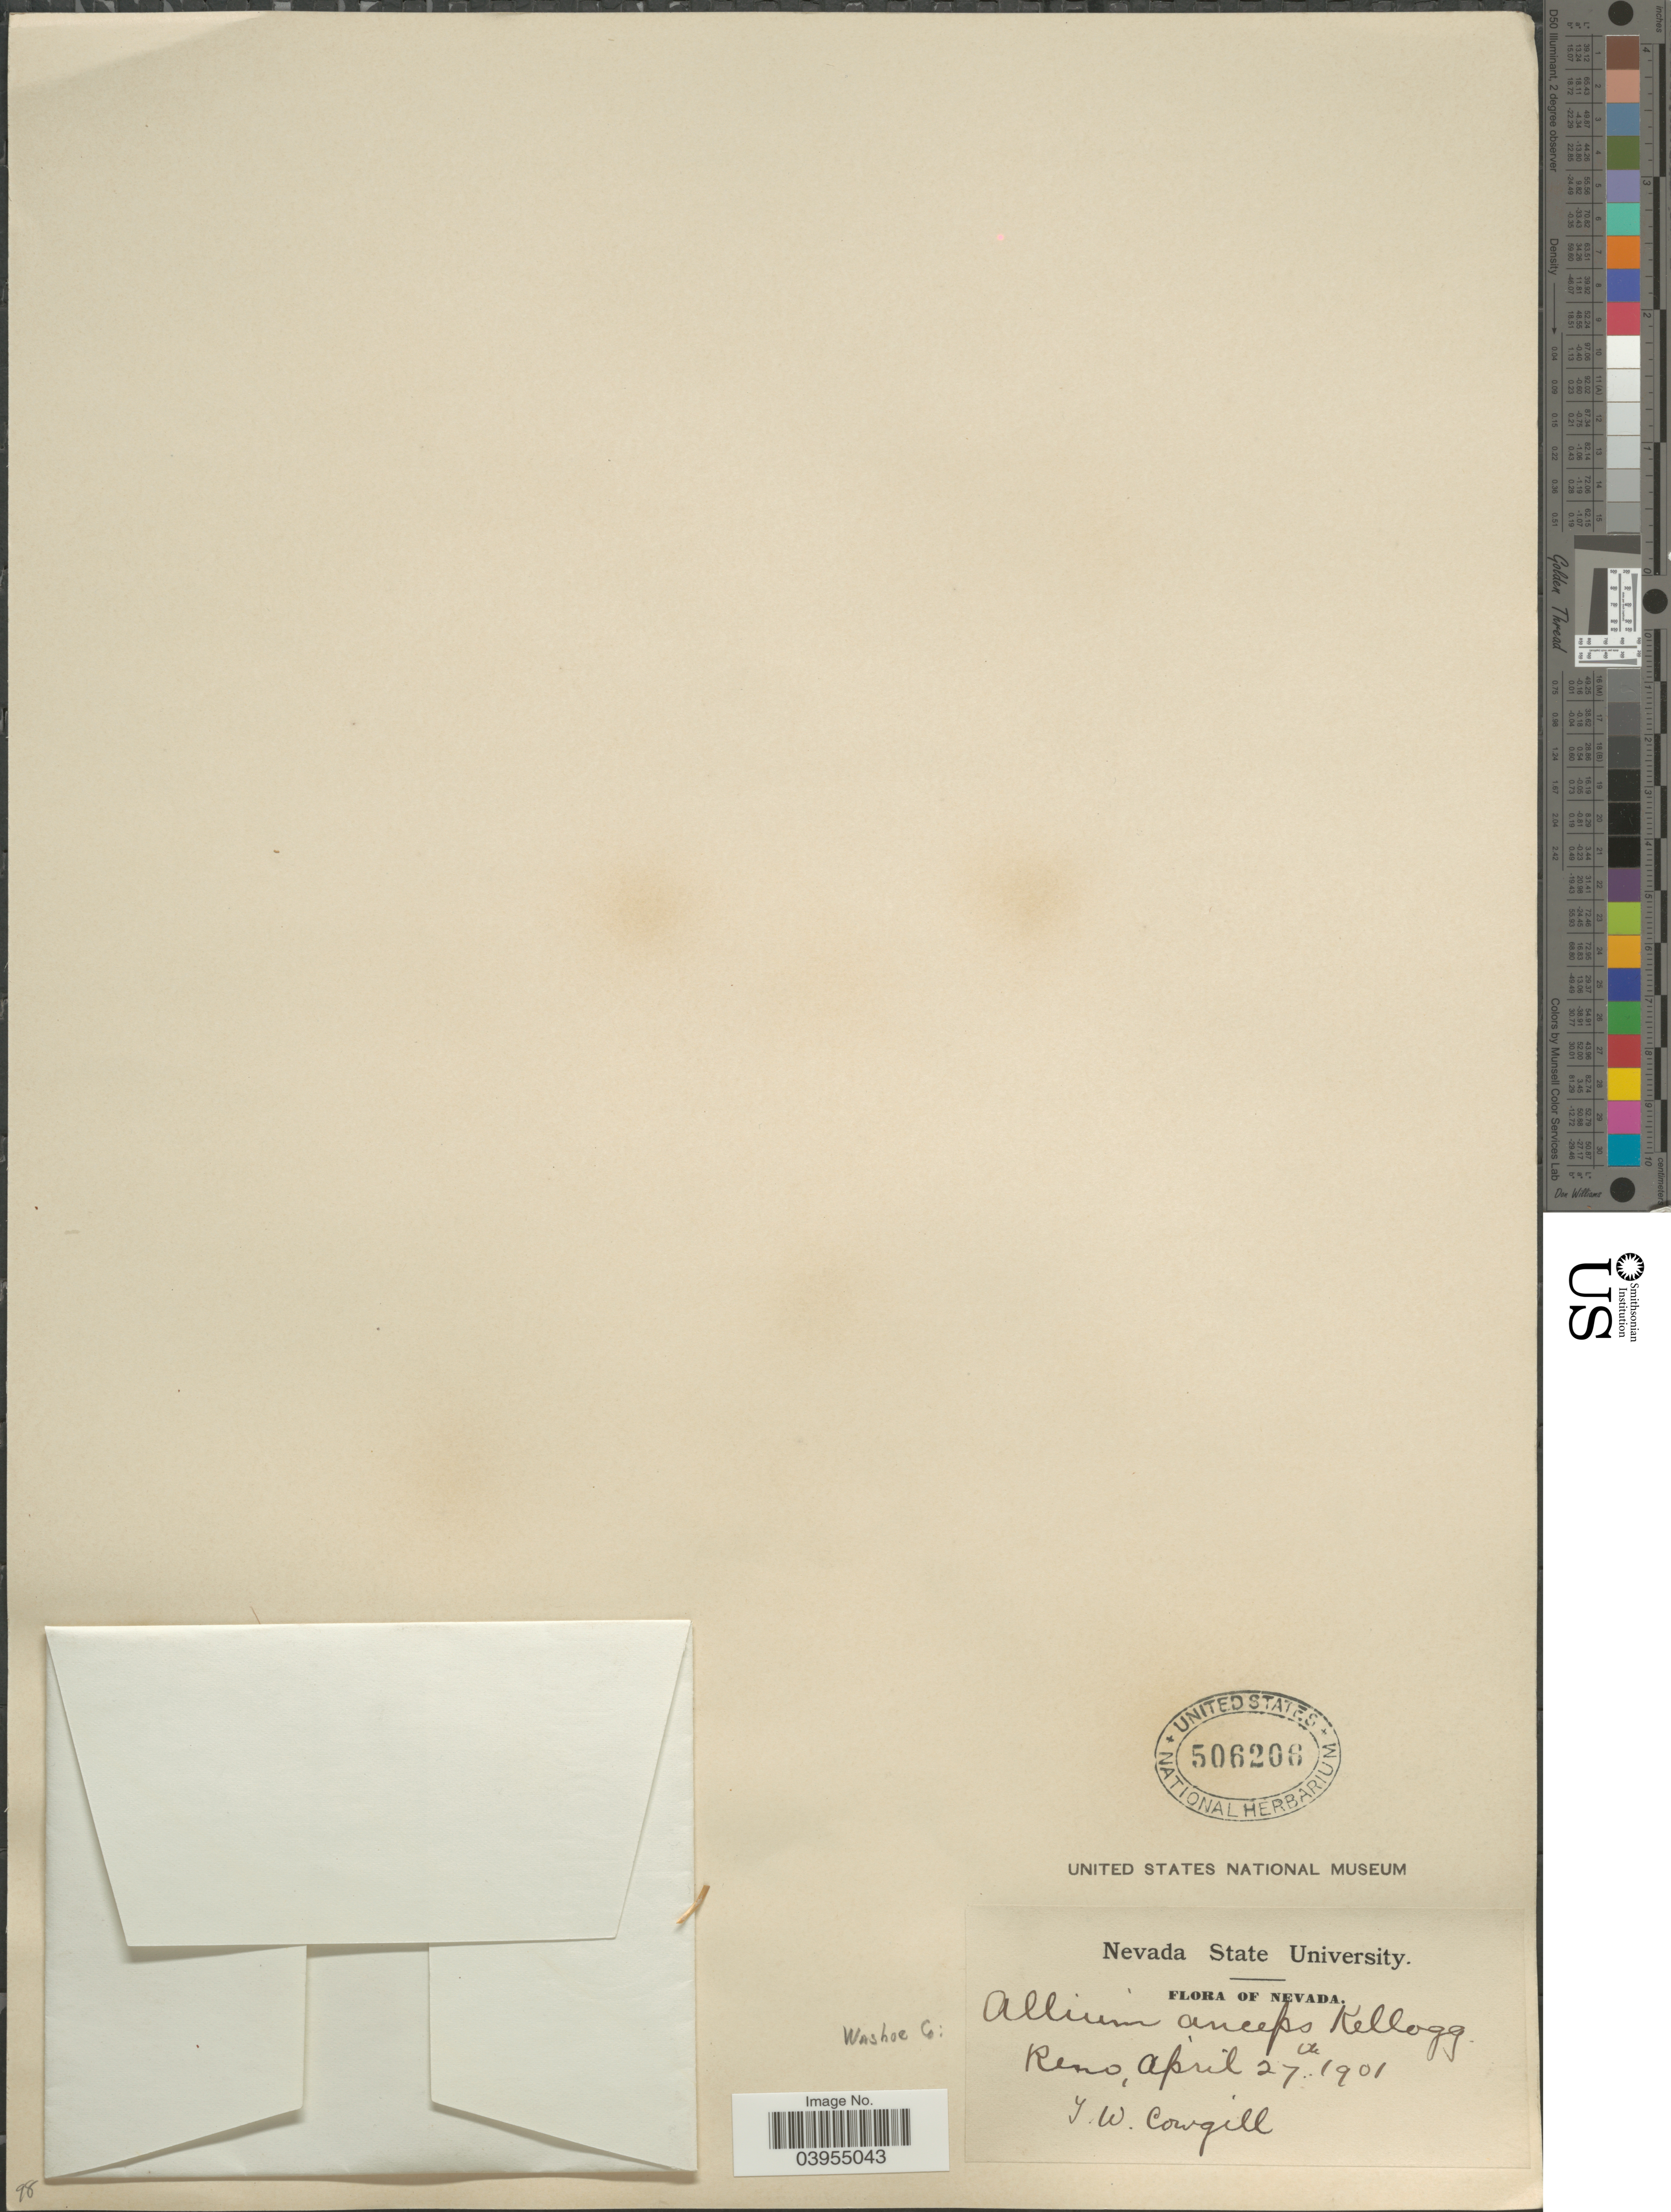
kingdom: Plantae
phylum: Tracheophyta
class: Liliopsida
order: Asparagales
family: Amaryllidaceae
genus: Allium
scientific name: Allium anceps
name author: Kellogg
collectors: T. Cowgill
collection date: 1901-04-27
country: United States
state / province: Nevada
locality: Reno. Washoe Co.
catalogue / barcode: US 506206